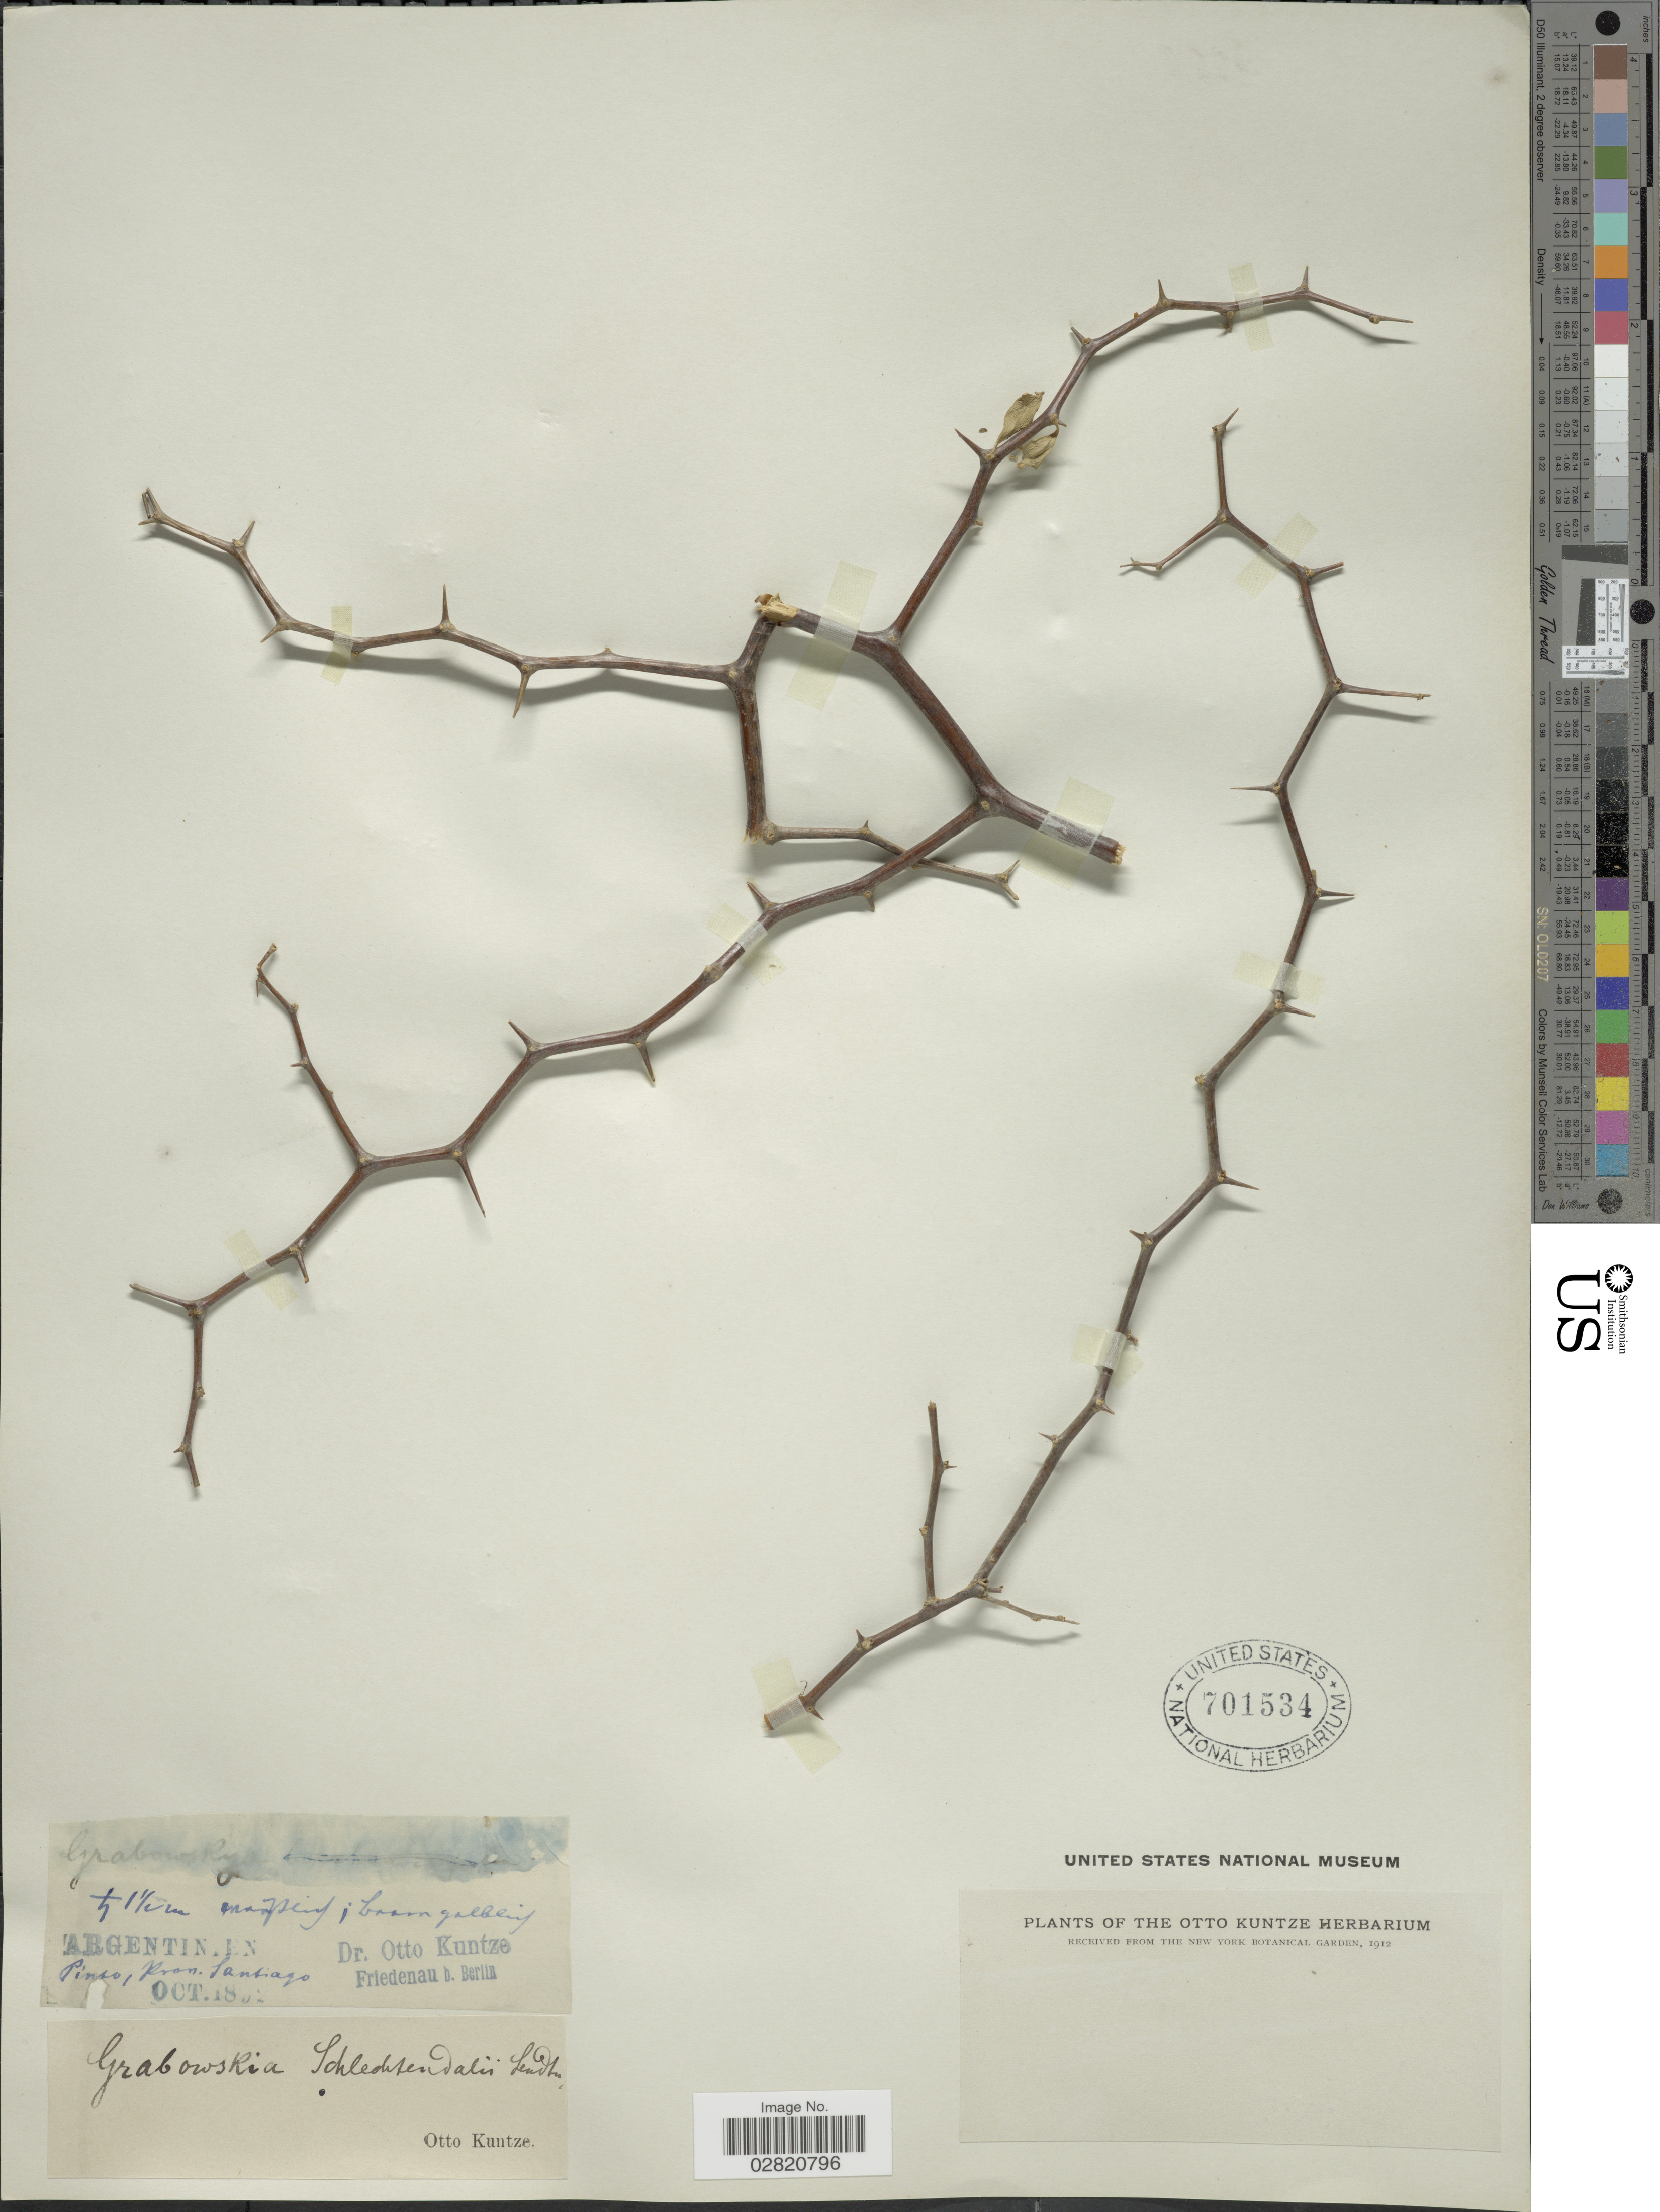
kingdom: Plantae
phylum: Tracheophyta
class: Magnoliopsida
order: Solanales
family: Solanaceae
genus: Grabowskia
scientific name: Grabowskia duplicata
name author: Arn.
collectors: C.E.O. Kuntze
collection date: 1832-10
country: Argentina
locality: Pinto, Prov. Santiago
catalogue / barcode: US 701534